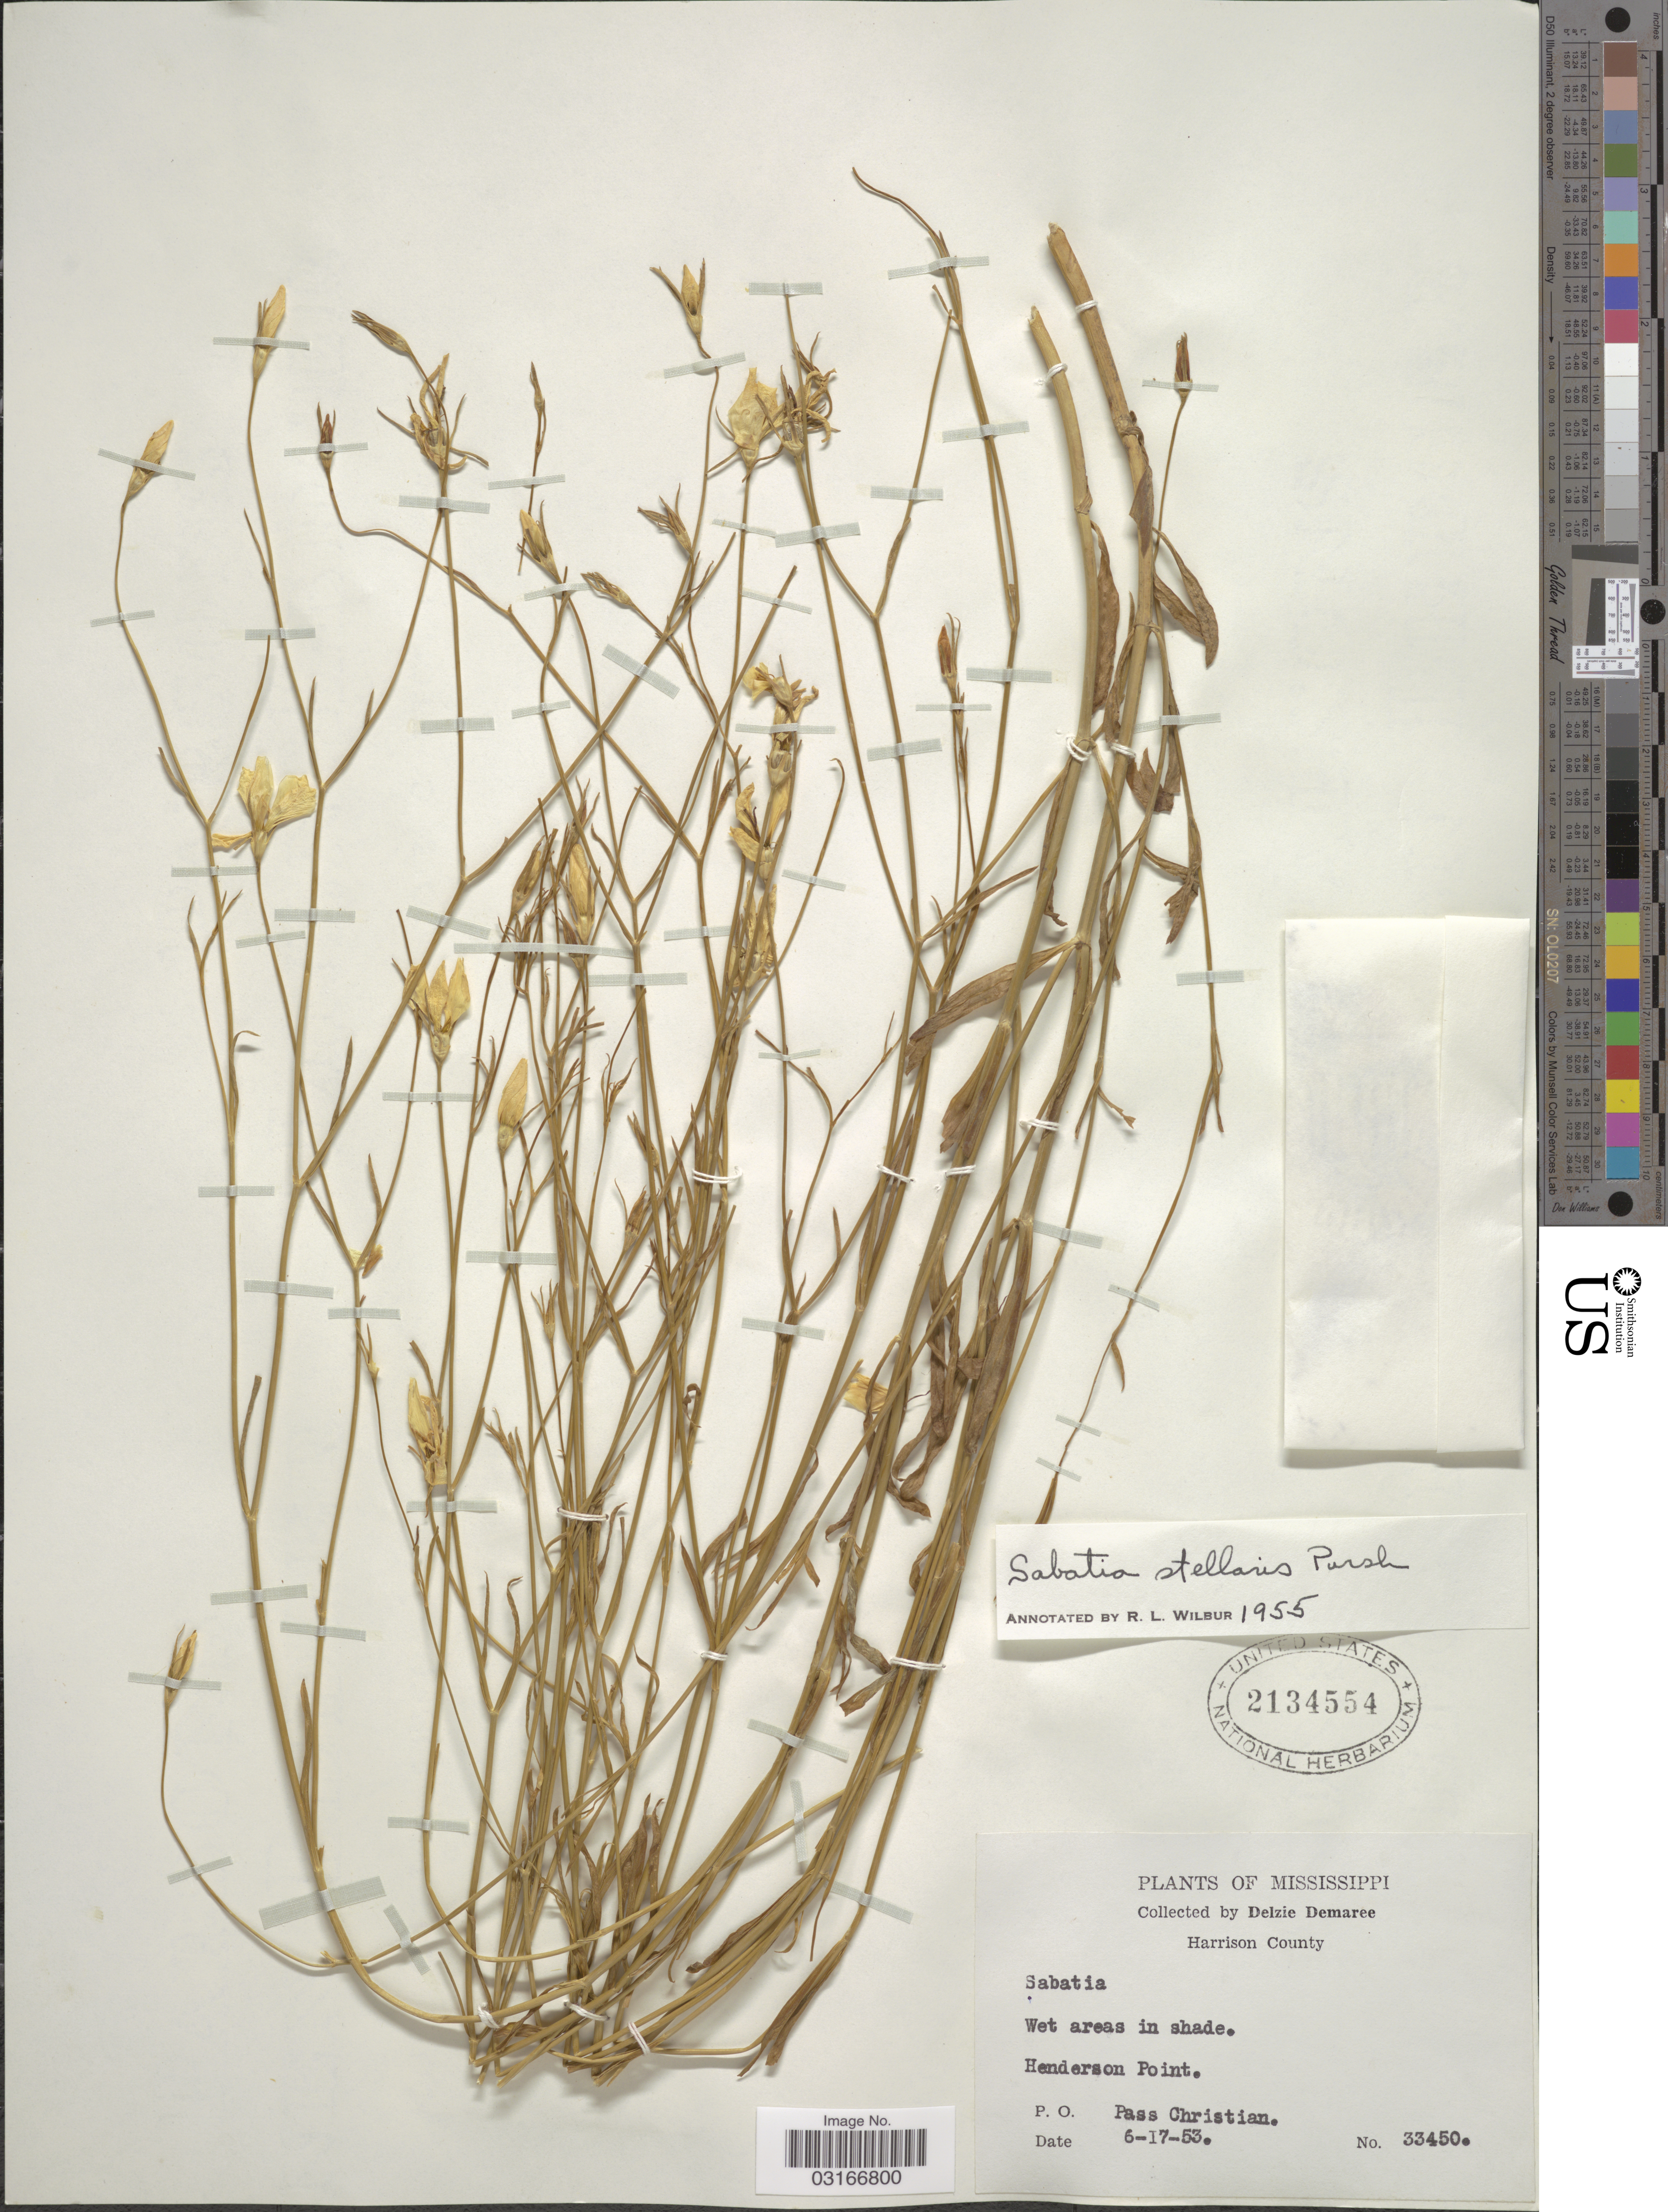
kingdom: Plantae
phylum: Tracheophyta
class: Magnoliopsida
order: Gentianales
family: Gentianaceae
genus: Sabatia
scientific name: Sabatia stellaris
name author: Pursh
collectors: D. Demaree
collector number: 33450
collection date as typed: Transcribed d/m/y: 17/6/53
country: United States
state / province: Mississippi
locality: Harrison County. Henderson Point. P. O. Pass Christian.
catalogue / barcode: US 2134554